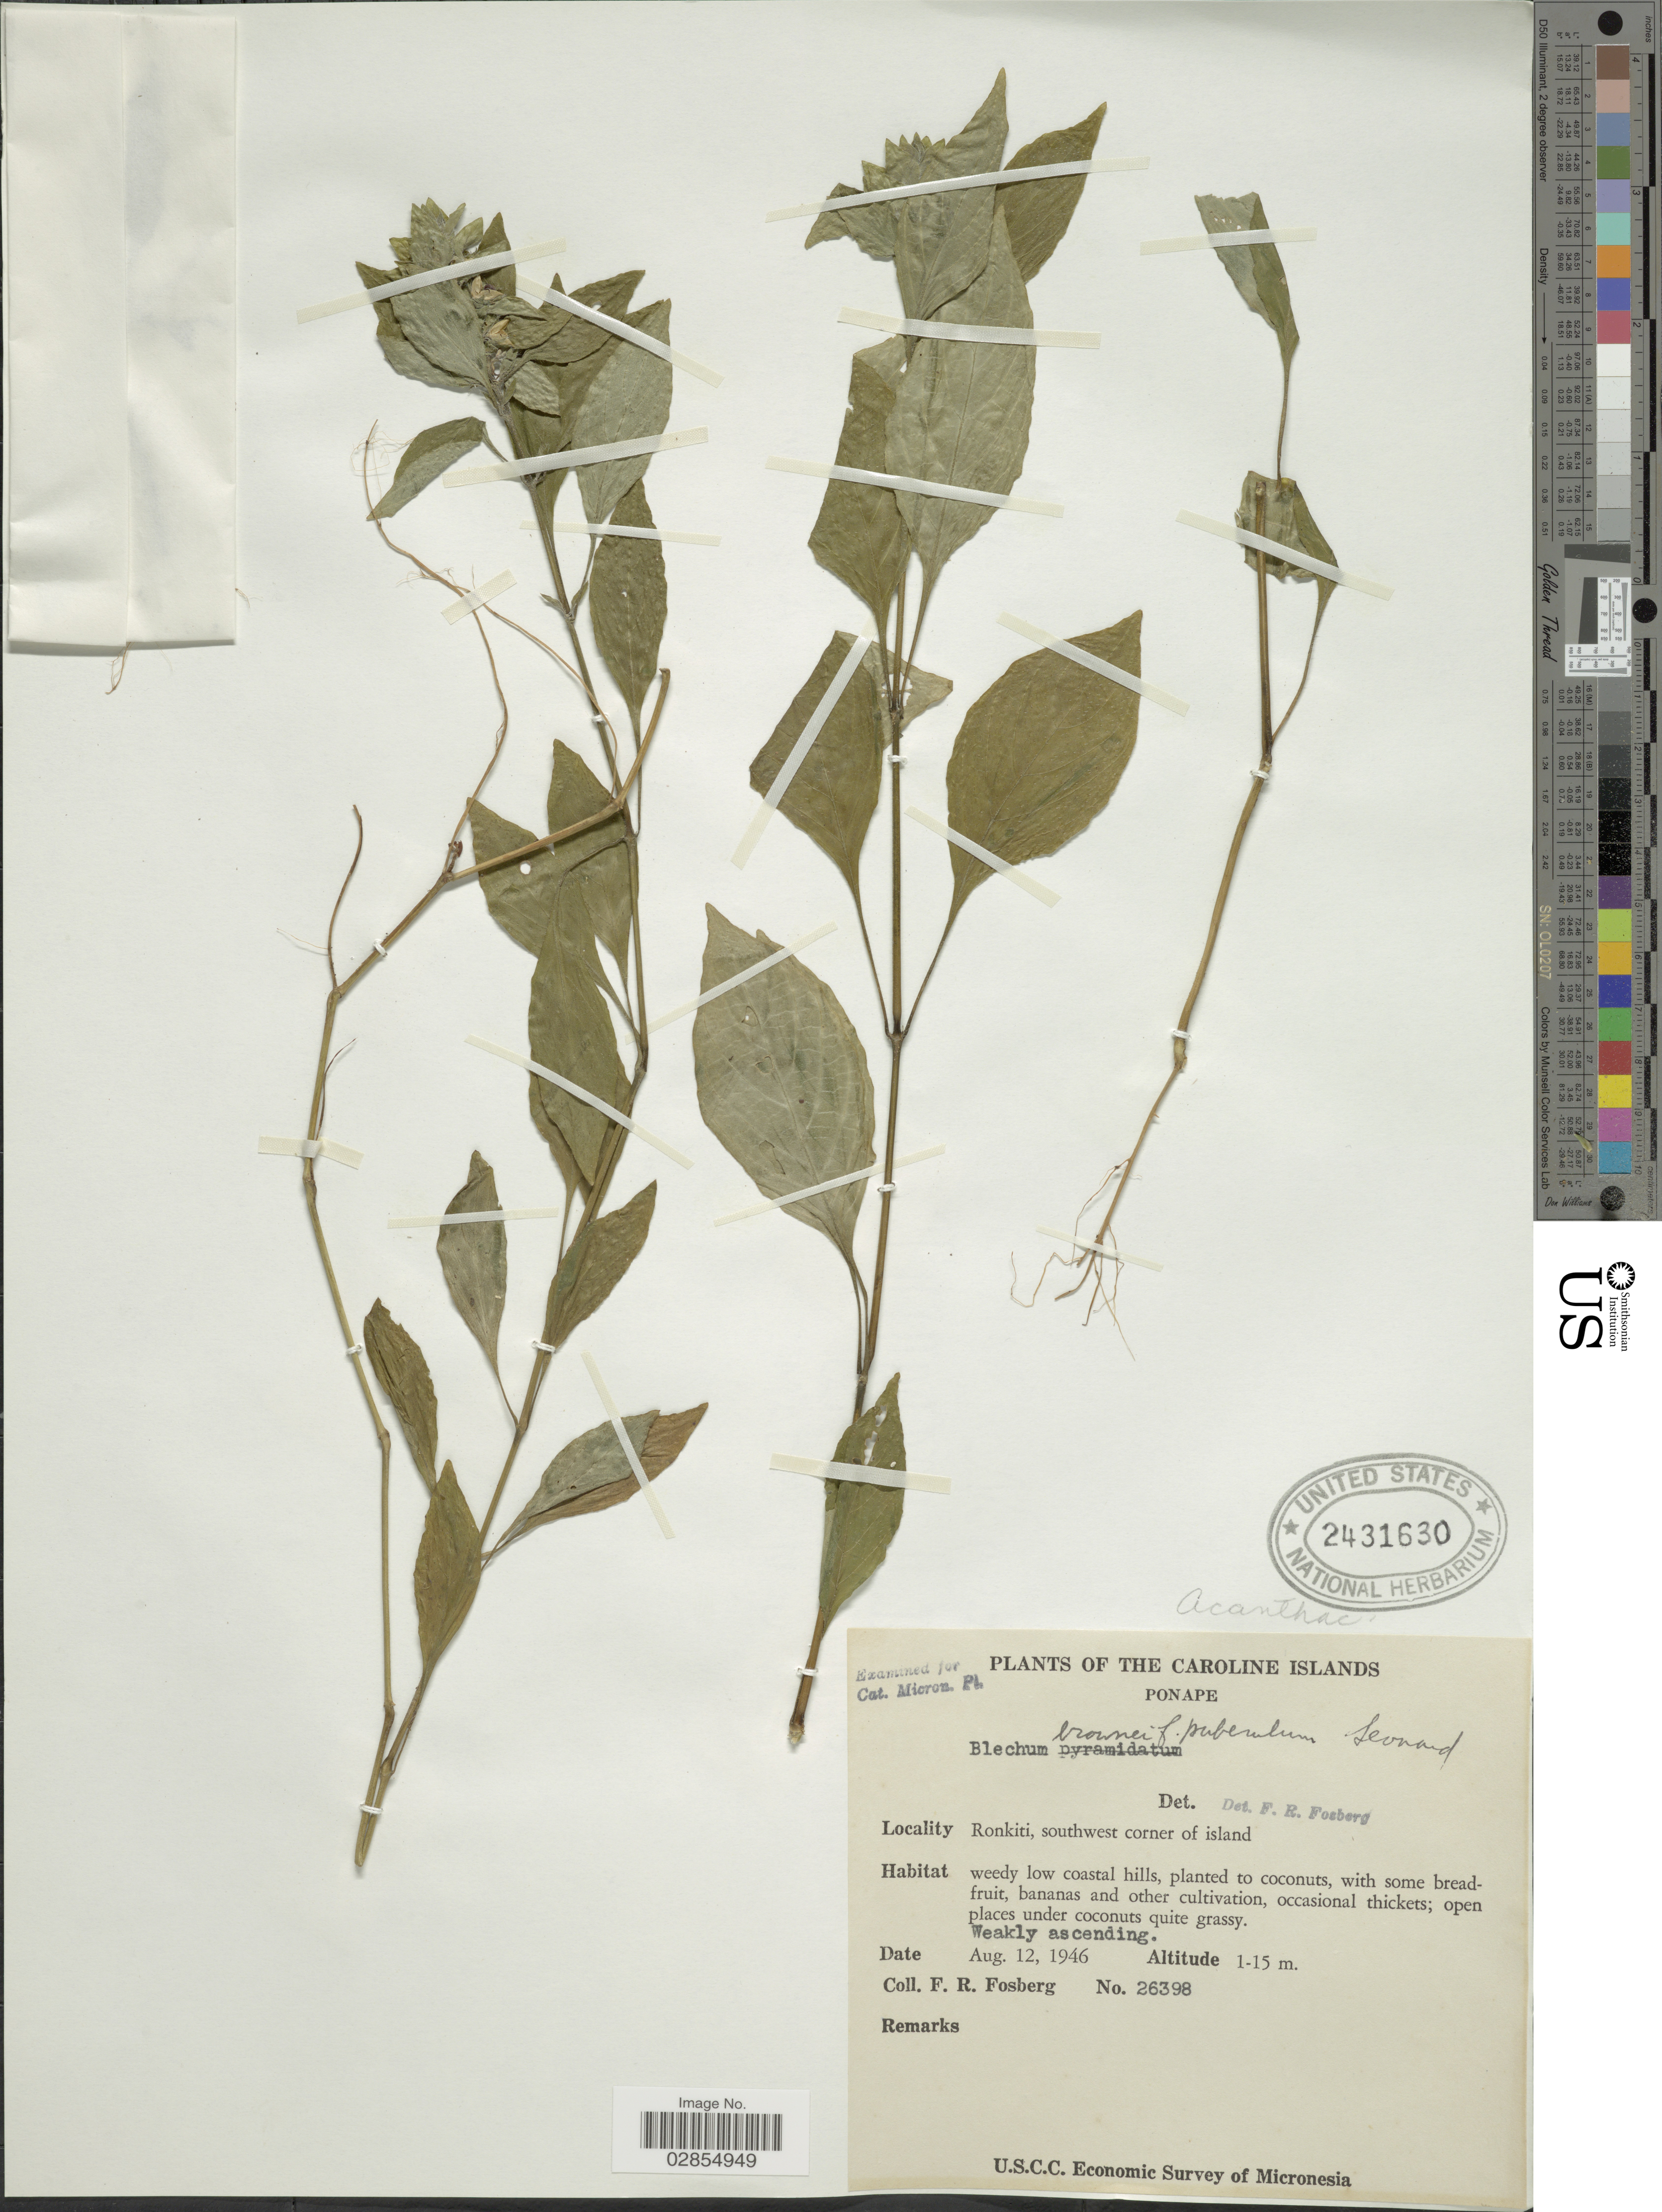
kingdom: Plantae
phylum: Tracheophyta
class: Magnoliopsida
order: Lamiales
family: Acanthaceae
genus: Blechum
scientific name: Blechum pyramidatum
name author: (Lam.) Urb.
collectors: F. R. Fosberg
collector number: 26398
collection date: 1946-08-12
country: Micronesia, Federated States of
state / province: Pohnpei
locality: Caroline Islands, Ponape. Ronkiti, southwest corner of island.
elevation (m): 1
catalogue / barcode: US 2431630